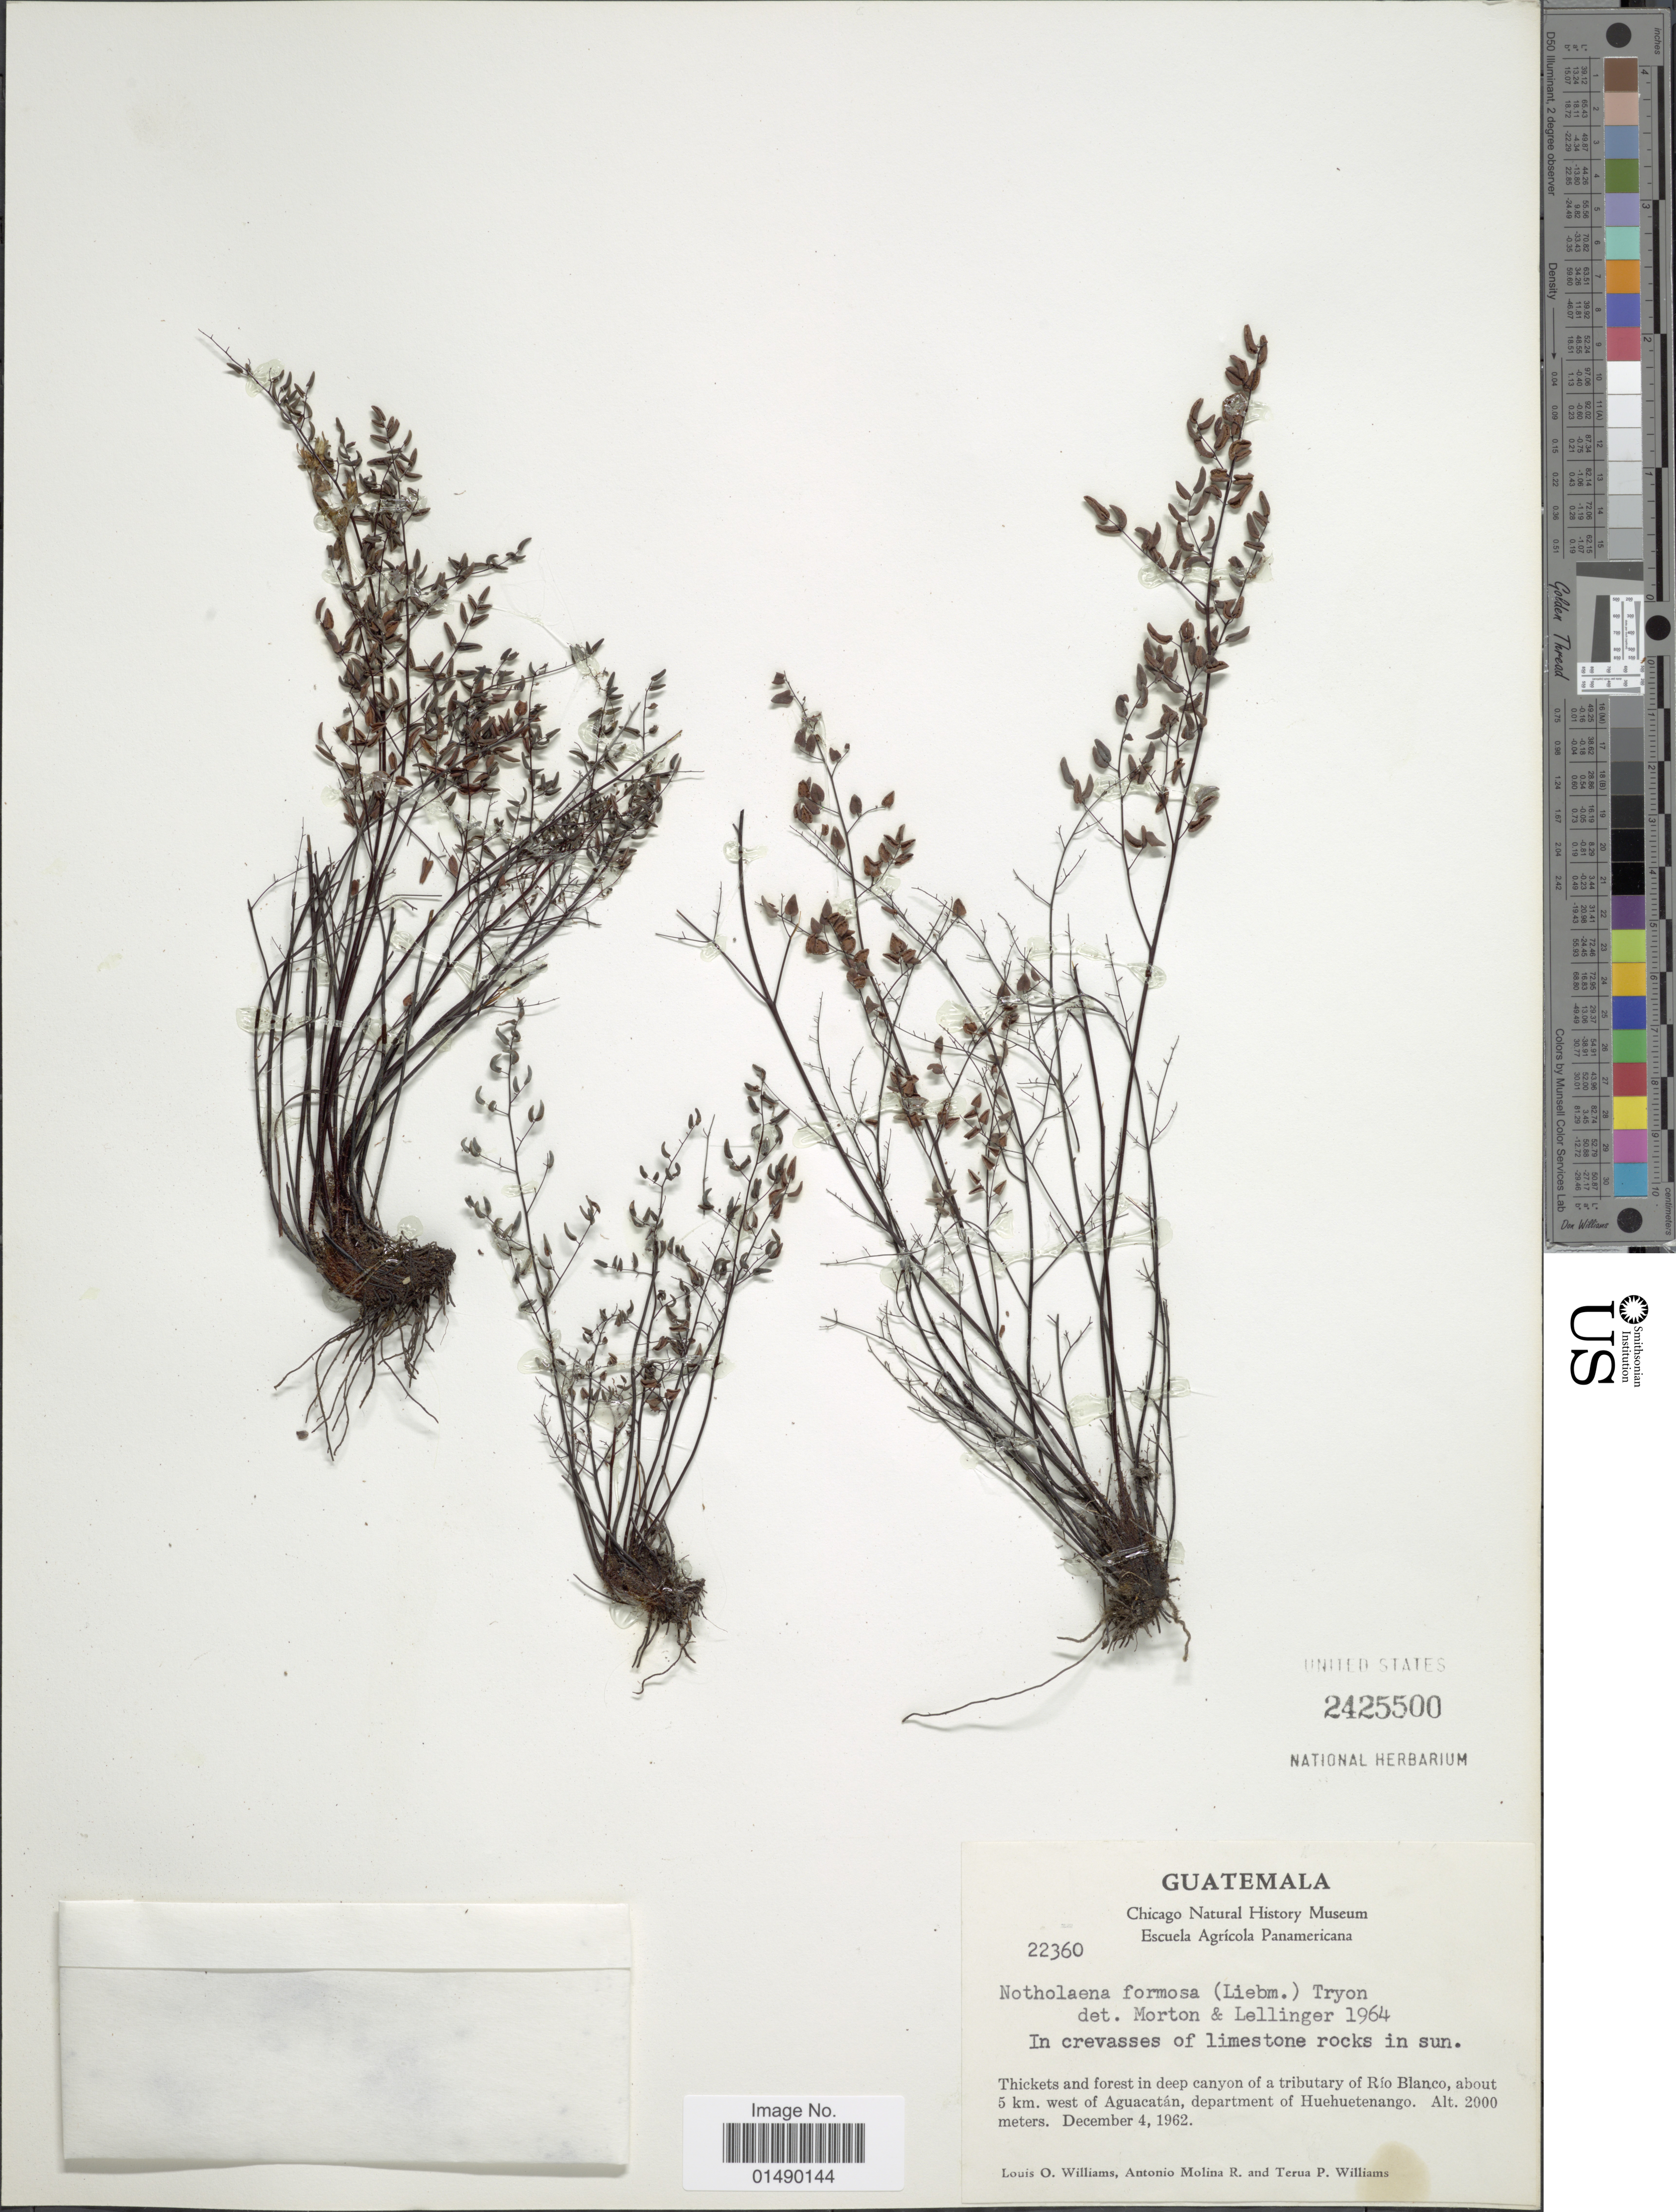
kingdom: Plantae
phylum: Tracheophyta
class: Polypodiopsida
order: Polypodiales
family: Pteridaceae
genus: Argyrochosma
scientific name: Argyrochosma formosa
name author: (Liebm.) Windham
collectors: L. O. Williams, A. Molina R. & T. P. Williams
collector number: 22360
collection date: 1962-12-04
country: Guatemala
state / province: Huehuetenango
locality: Guatemala, Thickets and forest in deep canyon of a tributary of Rio Blanco, about 5 km. west of Aguacatan, department of Huehuetenango.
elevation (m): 2000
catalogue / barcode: US 2425500